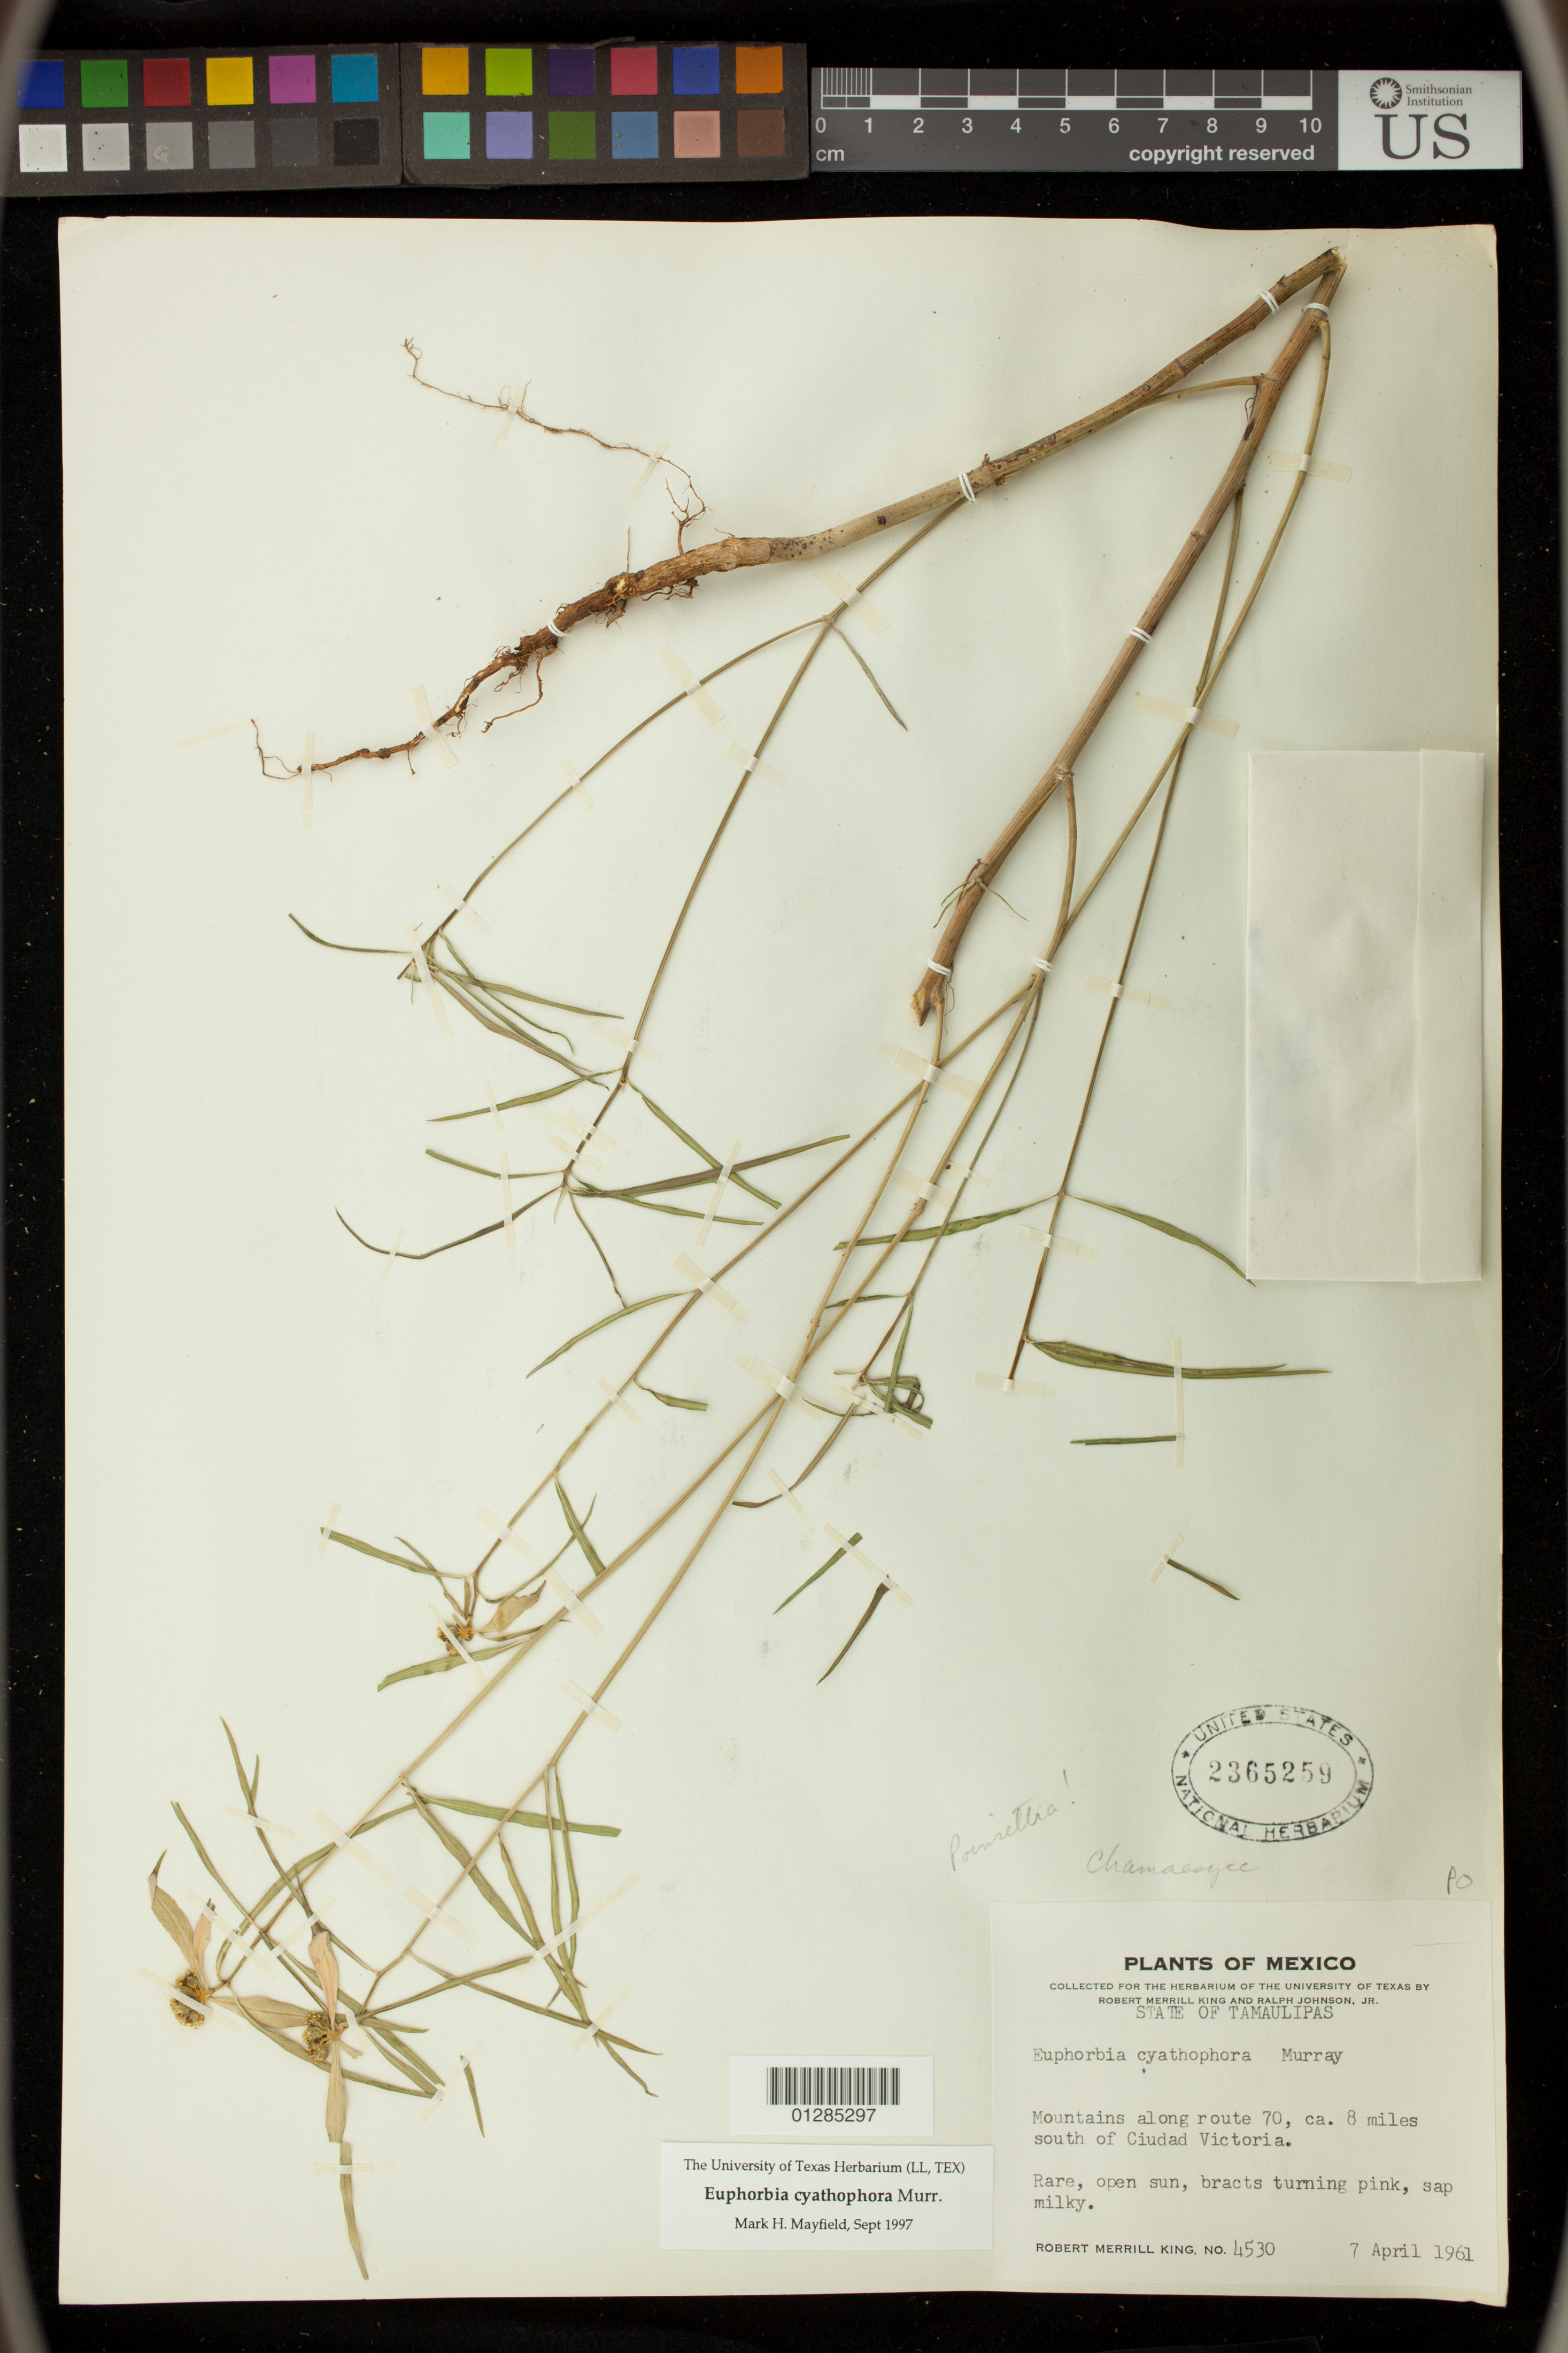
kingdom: Plantae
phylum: Tracheophyta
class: Magnoliopsida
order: Malpighiales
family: Euphorbiaceae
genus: Euphorbia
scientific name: Euphorbia heterophylla var. cyathophora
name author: (Murr.) Griseb.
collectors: R. M. King & R. Johnson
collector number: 4530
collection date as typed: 07 Apr 1961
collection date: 1961-04-07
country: Mexico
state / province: Tamaulipas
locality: Mountains along route 70, ca. 8 miles south of Ciudad Victoria.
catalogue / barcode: US 2365259